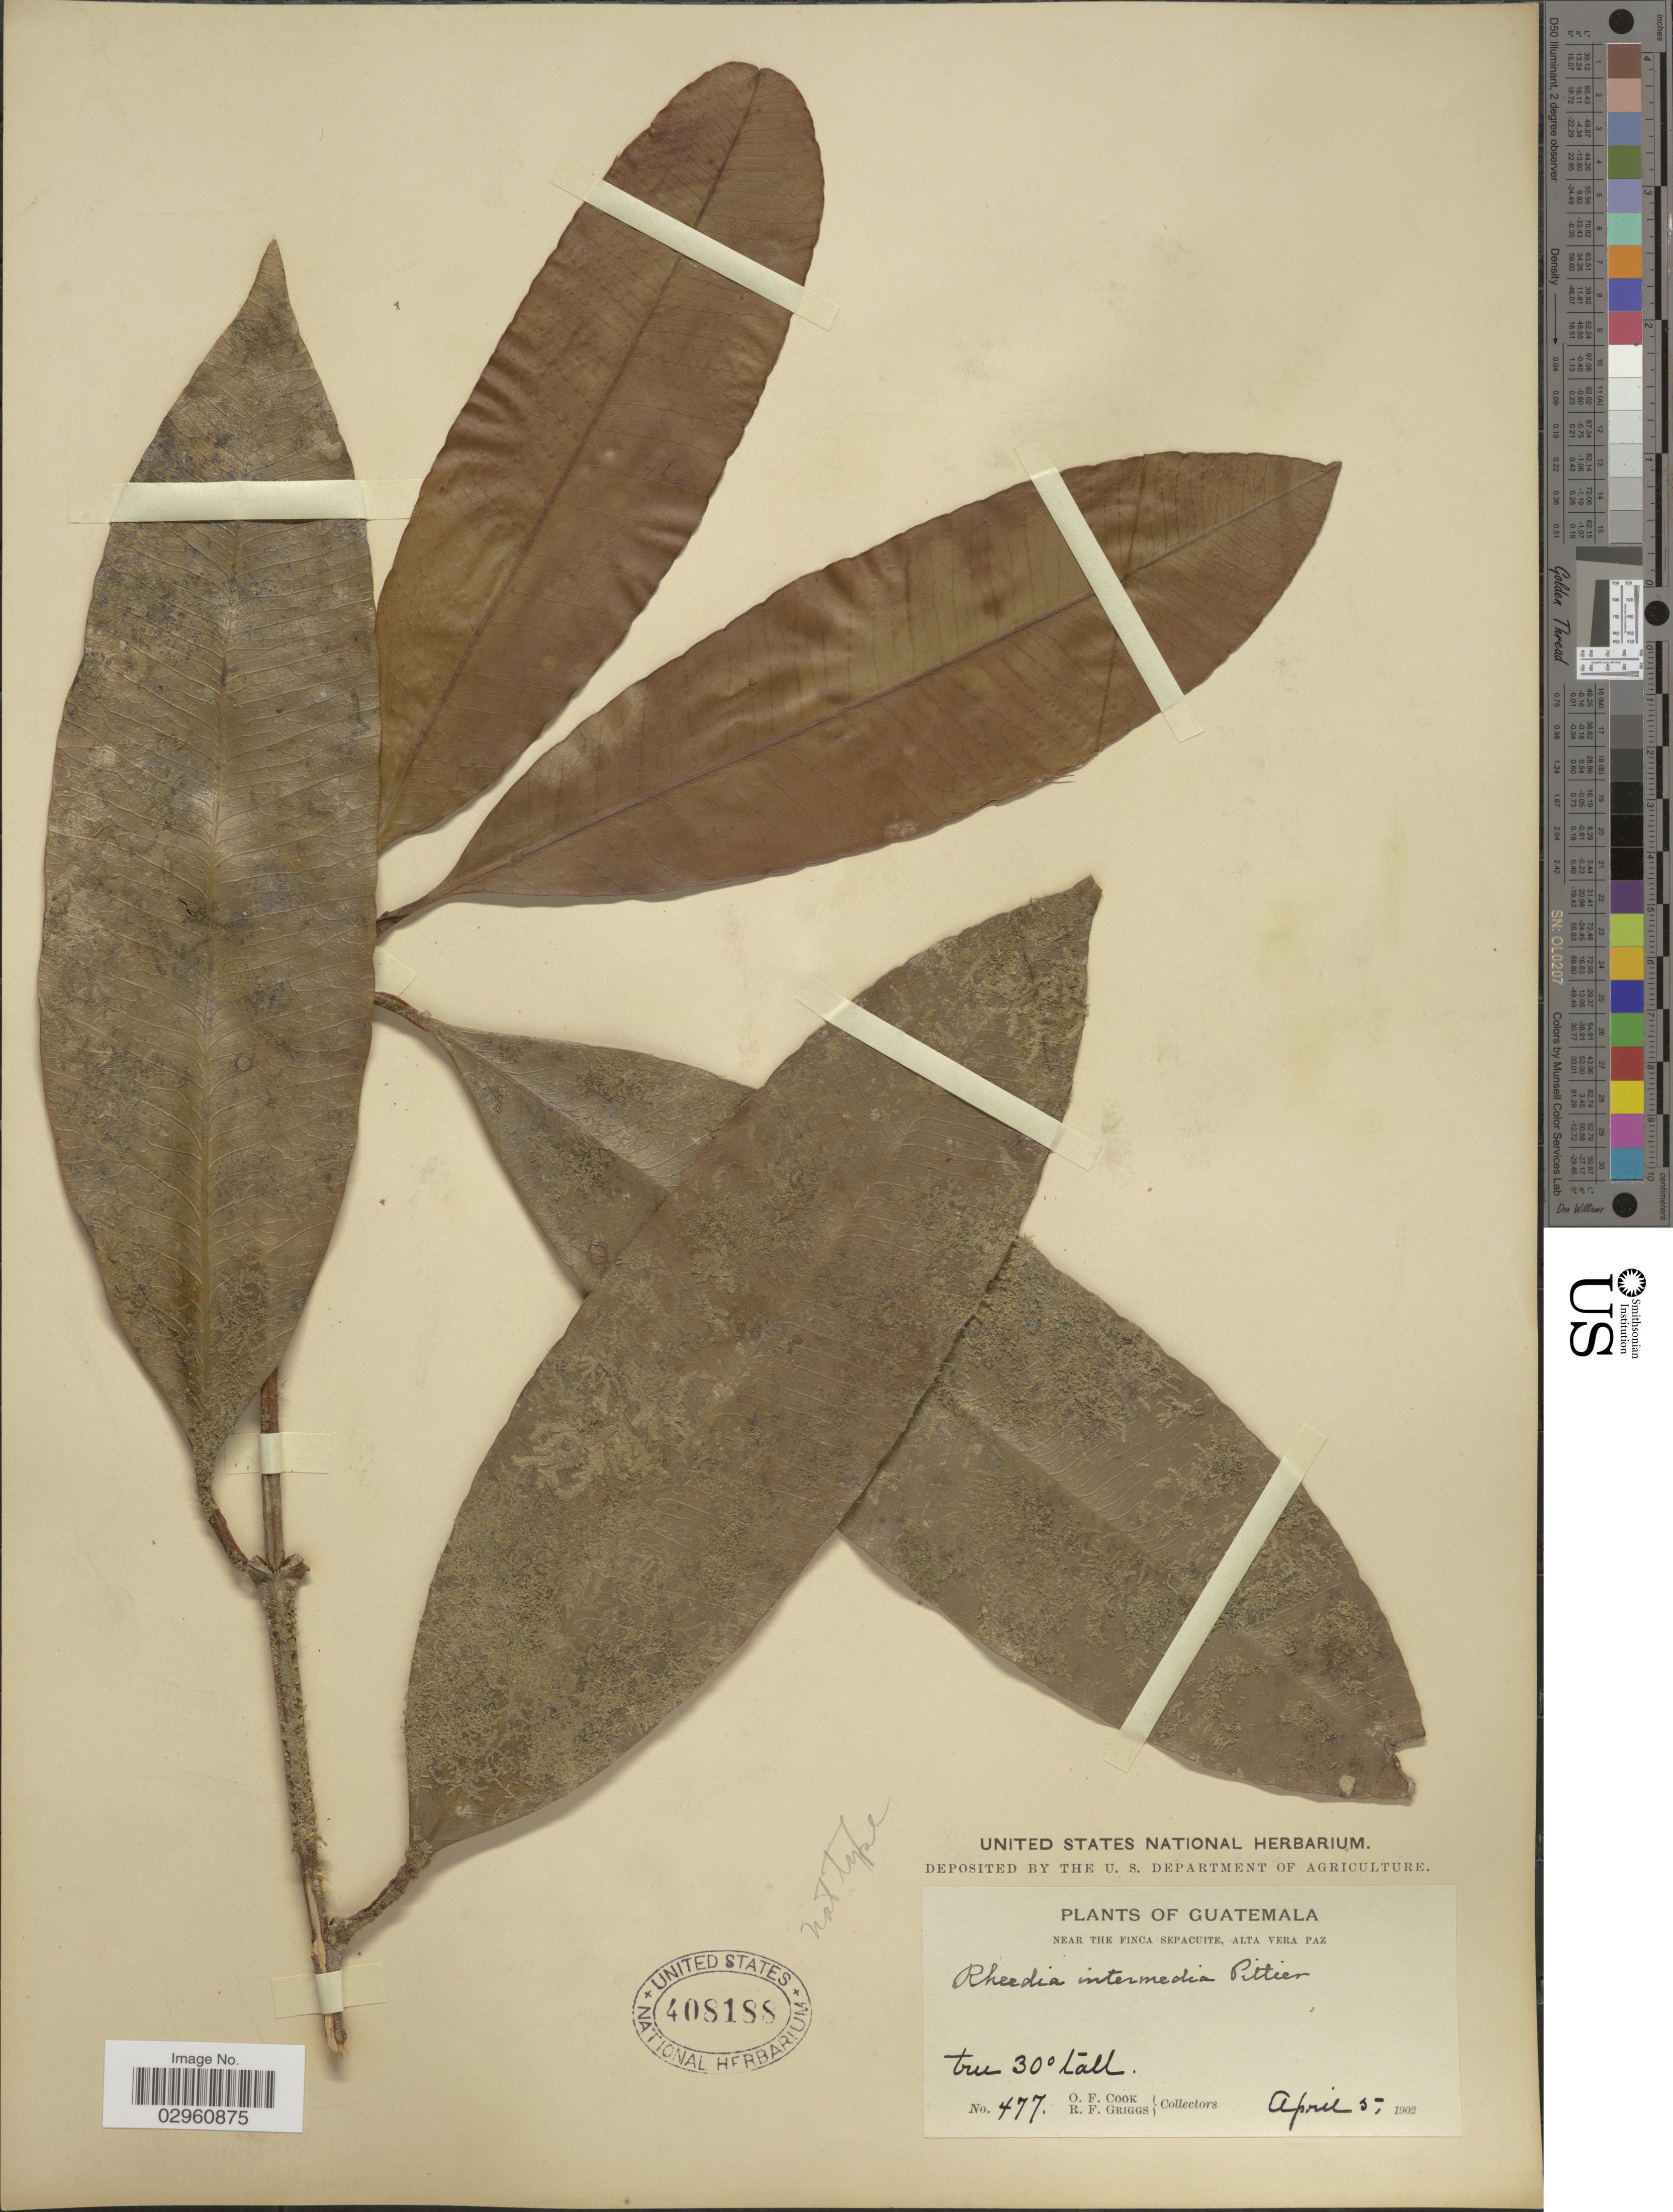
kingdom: Plantae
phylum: Tracheophyta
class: Magnoliopsida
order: Malpighiales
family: Clusiaceae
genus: Garcinia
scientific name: Garcinia intermedia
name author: (Pittier) Hammel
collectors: O. F. Cook & R. F. Griggs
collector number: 477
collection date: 1902-04-05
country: Guatemala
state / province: Alta Verapaz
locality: Near the Finca Sepacuite.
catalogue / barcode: US 408188